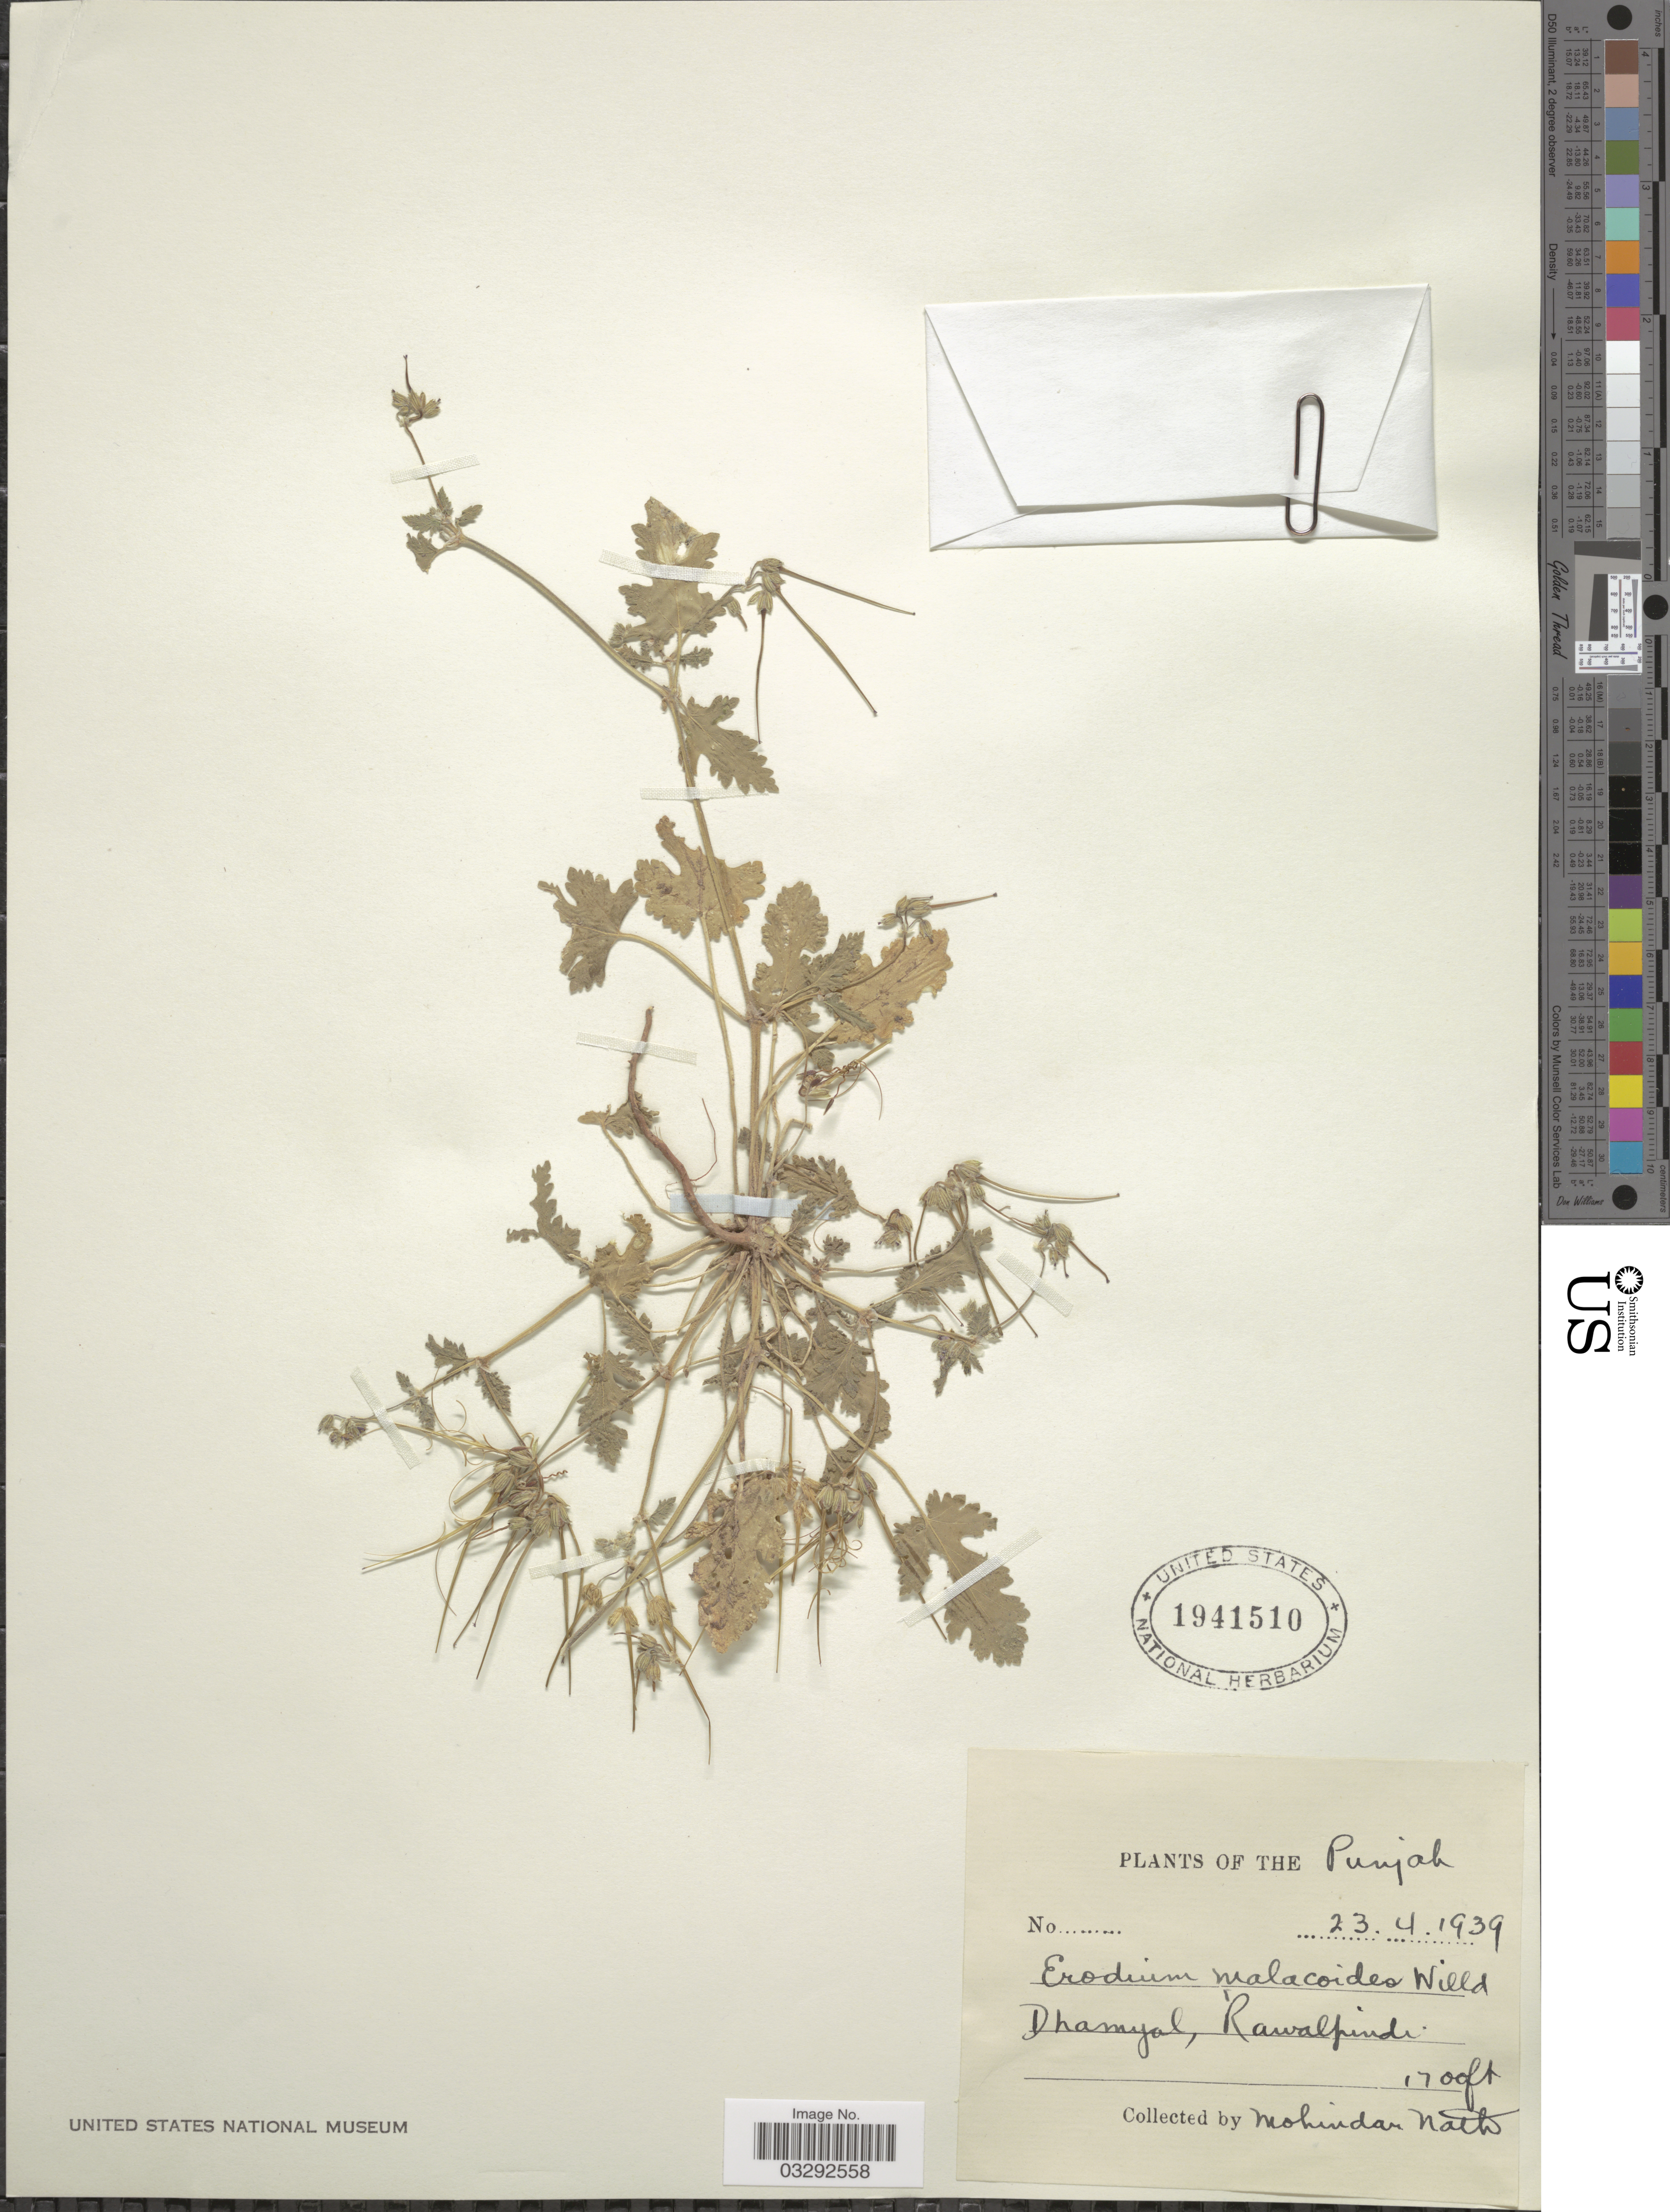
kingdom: Plantae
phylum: Tracheophyta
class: Magnoliopsida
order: Geraniales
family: Geraniaceae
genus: Erodium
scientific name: Erodium malacoides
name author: (L.) L'Hér.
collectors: M. Nath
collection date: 1939-04-23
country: Pakistan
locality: Punjab. Dhamyal, Rawalpindi.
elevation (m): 518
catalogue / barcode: US 1941510